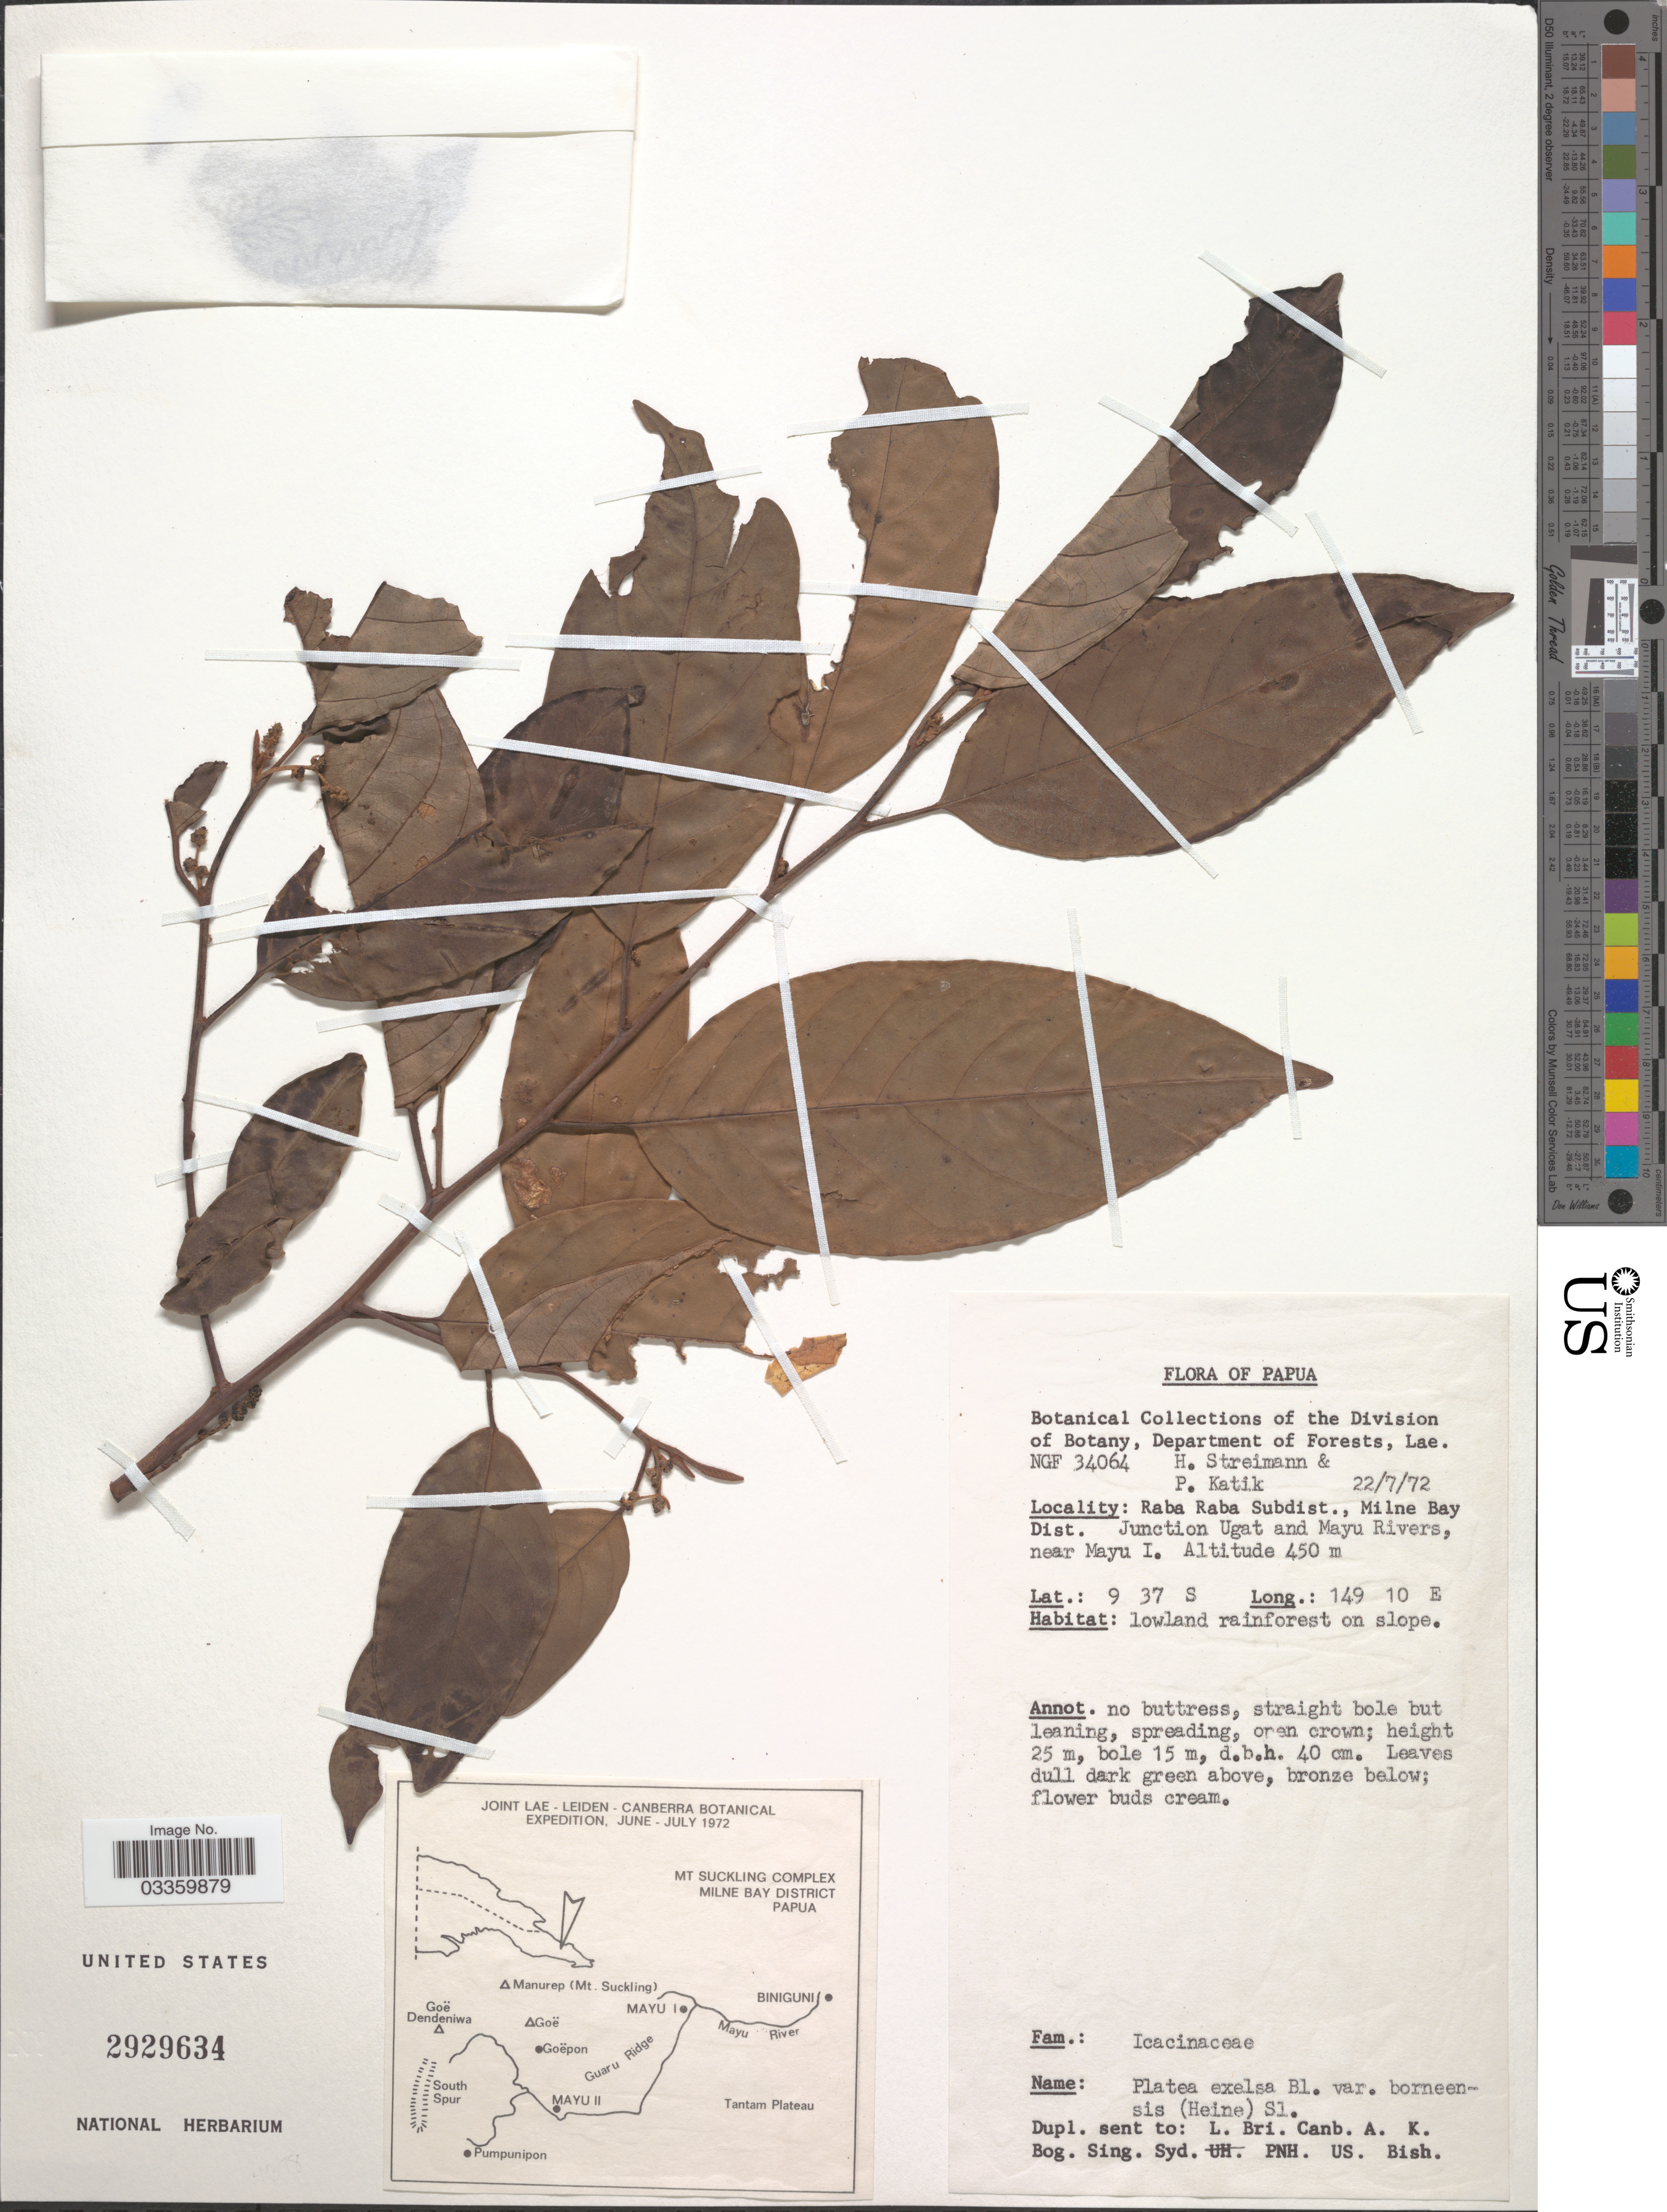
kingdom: Plantae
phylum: Tracheophyta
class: Magnoliopsida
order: Metteniusales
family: Metteniusaceae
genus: Platea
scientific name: Platea excelsa var. borneensia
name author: (Blume) Sleumer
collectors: H. Streimann & P. Katik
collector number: NGF 34064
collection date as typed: Transcribed d/m/y: 22/7/72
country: Papua New Guinea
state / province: Milne Bay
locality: Papua. Raba Raba Subdist., Milne Bay Dist. Junction Ugat and Mayu Rivers, near Mayu I.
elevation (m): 450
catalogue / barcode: US 2929634